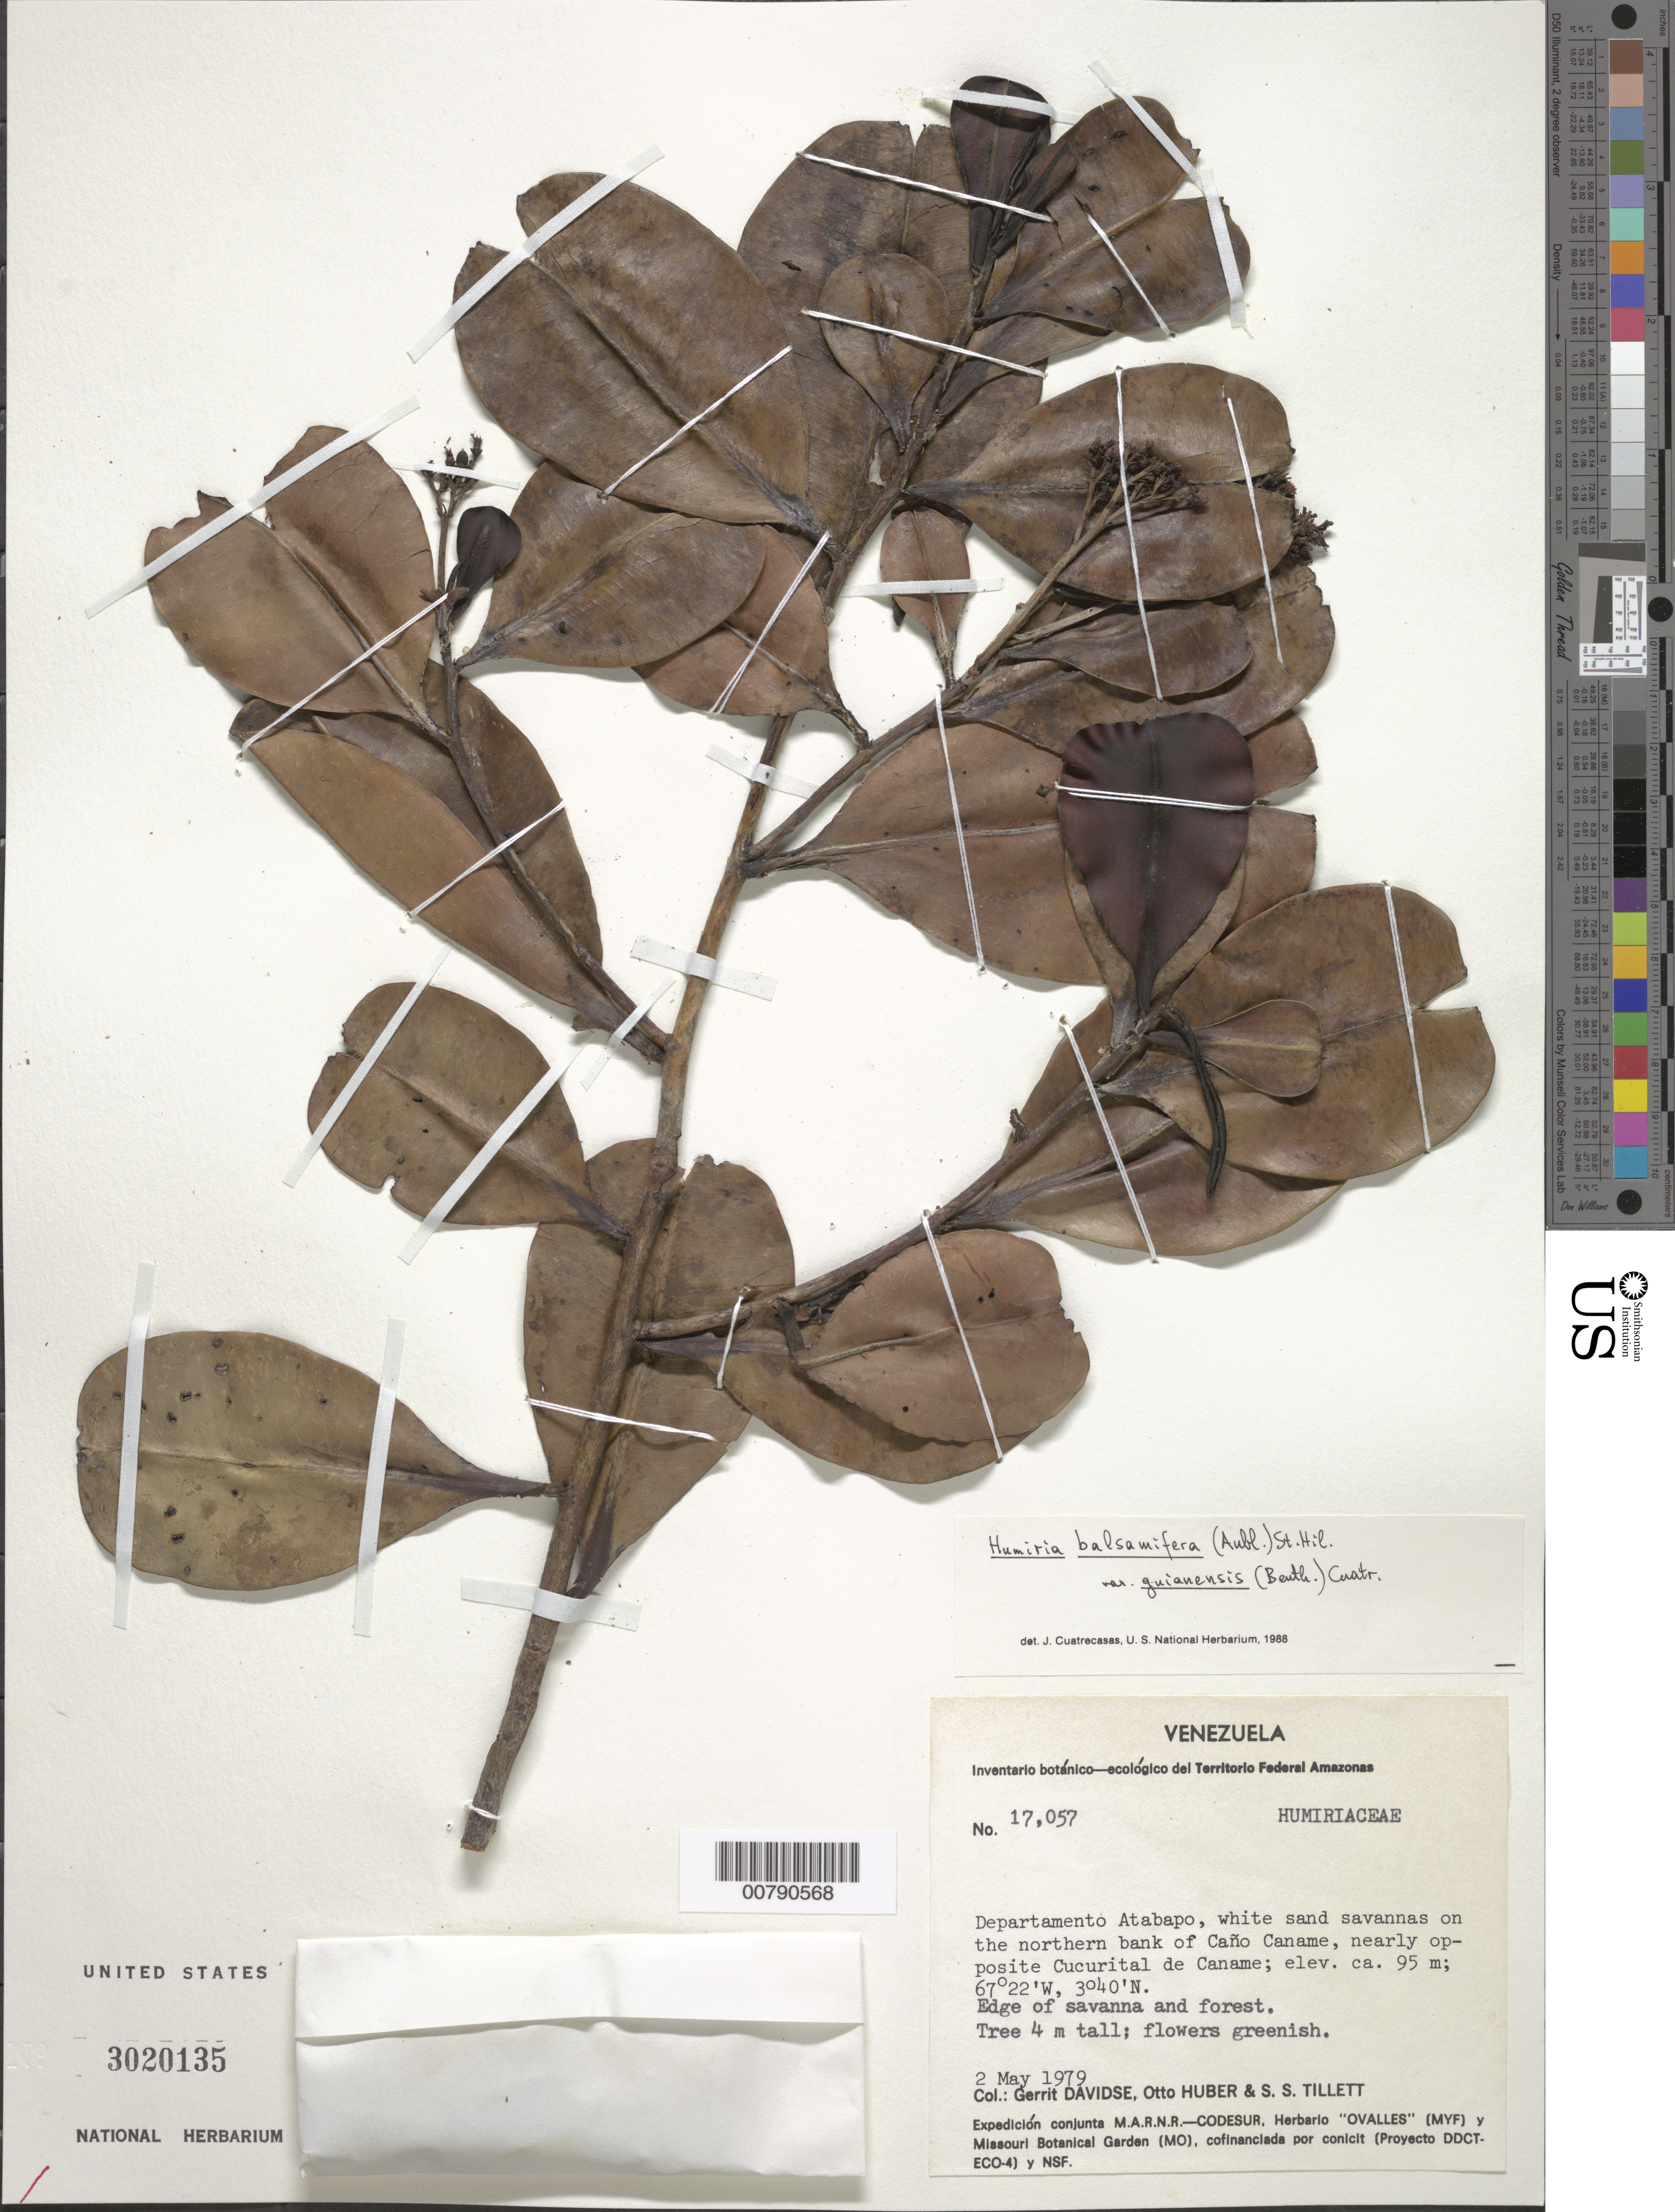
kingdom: Plantae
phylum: Tracheophyta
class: Magnoliopsida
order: Malpighiales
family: Humiriaceae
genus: Humiria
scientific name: Humiria balsamifera var. guianensis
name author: (Benth.) Cuatrec.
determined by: Cuatrecasas, J.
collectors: G. Davidse, O. Huber & S. S. Tillett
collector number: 17057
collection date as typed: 2-May-79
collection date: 1979-05-02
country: Venezuela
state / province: Amazonas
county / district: Atabapo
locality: Caño Caname, opposite Cucurital de Caname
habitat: Edge of white sand savanna and forest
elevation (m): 95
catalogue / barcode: US 3020135